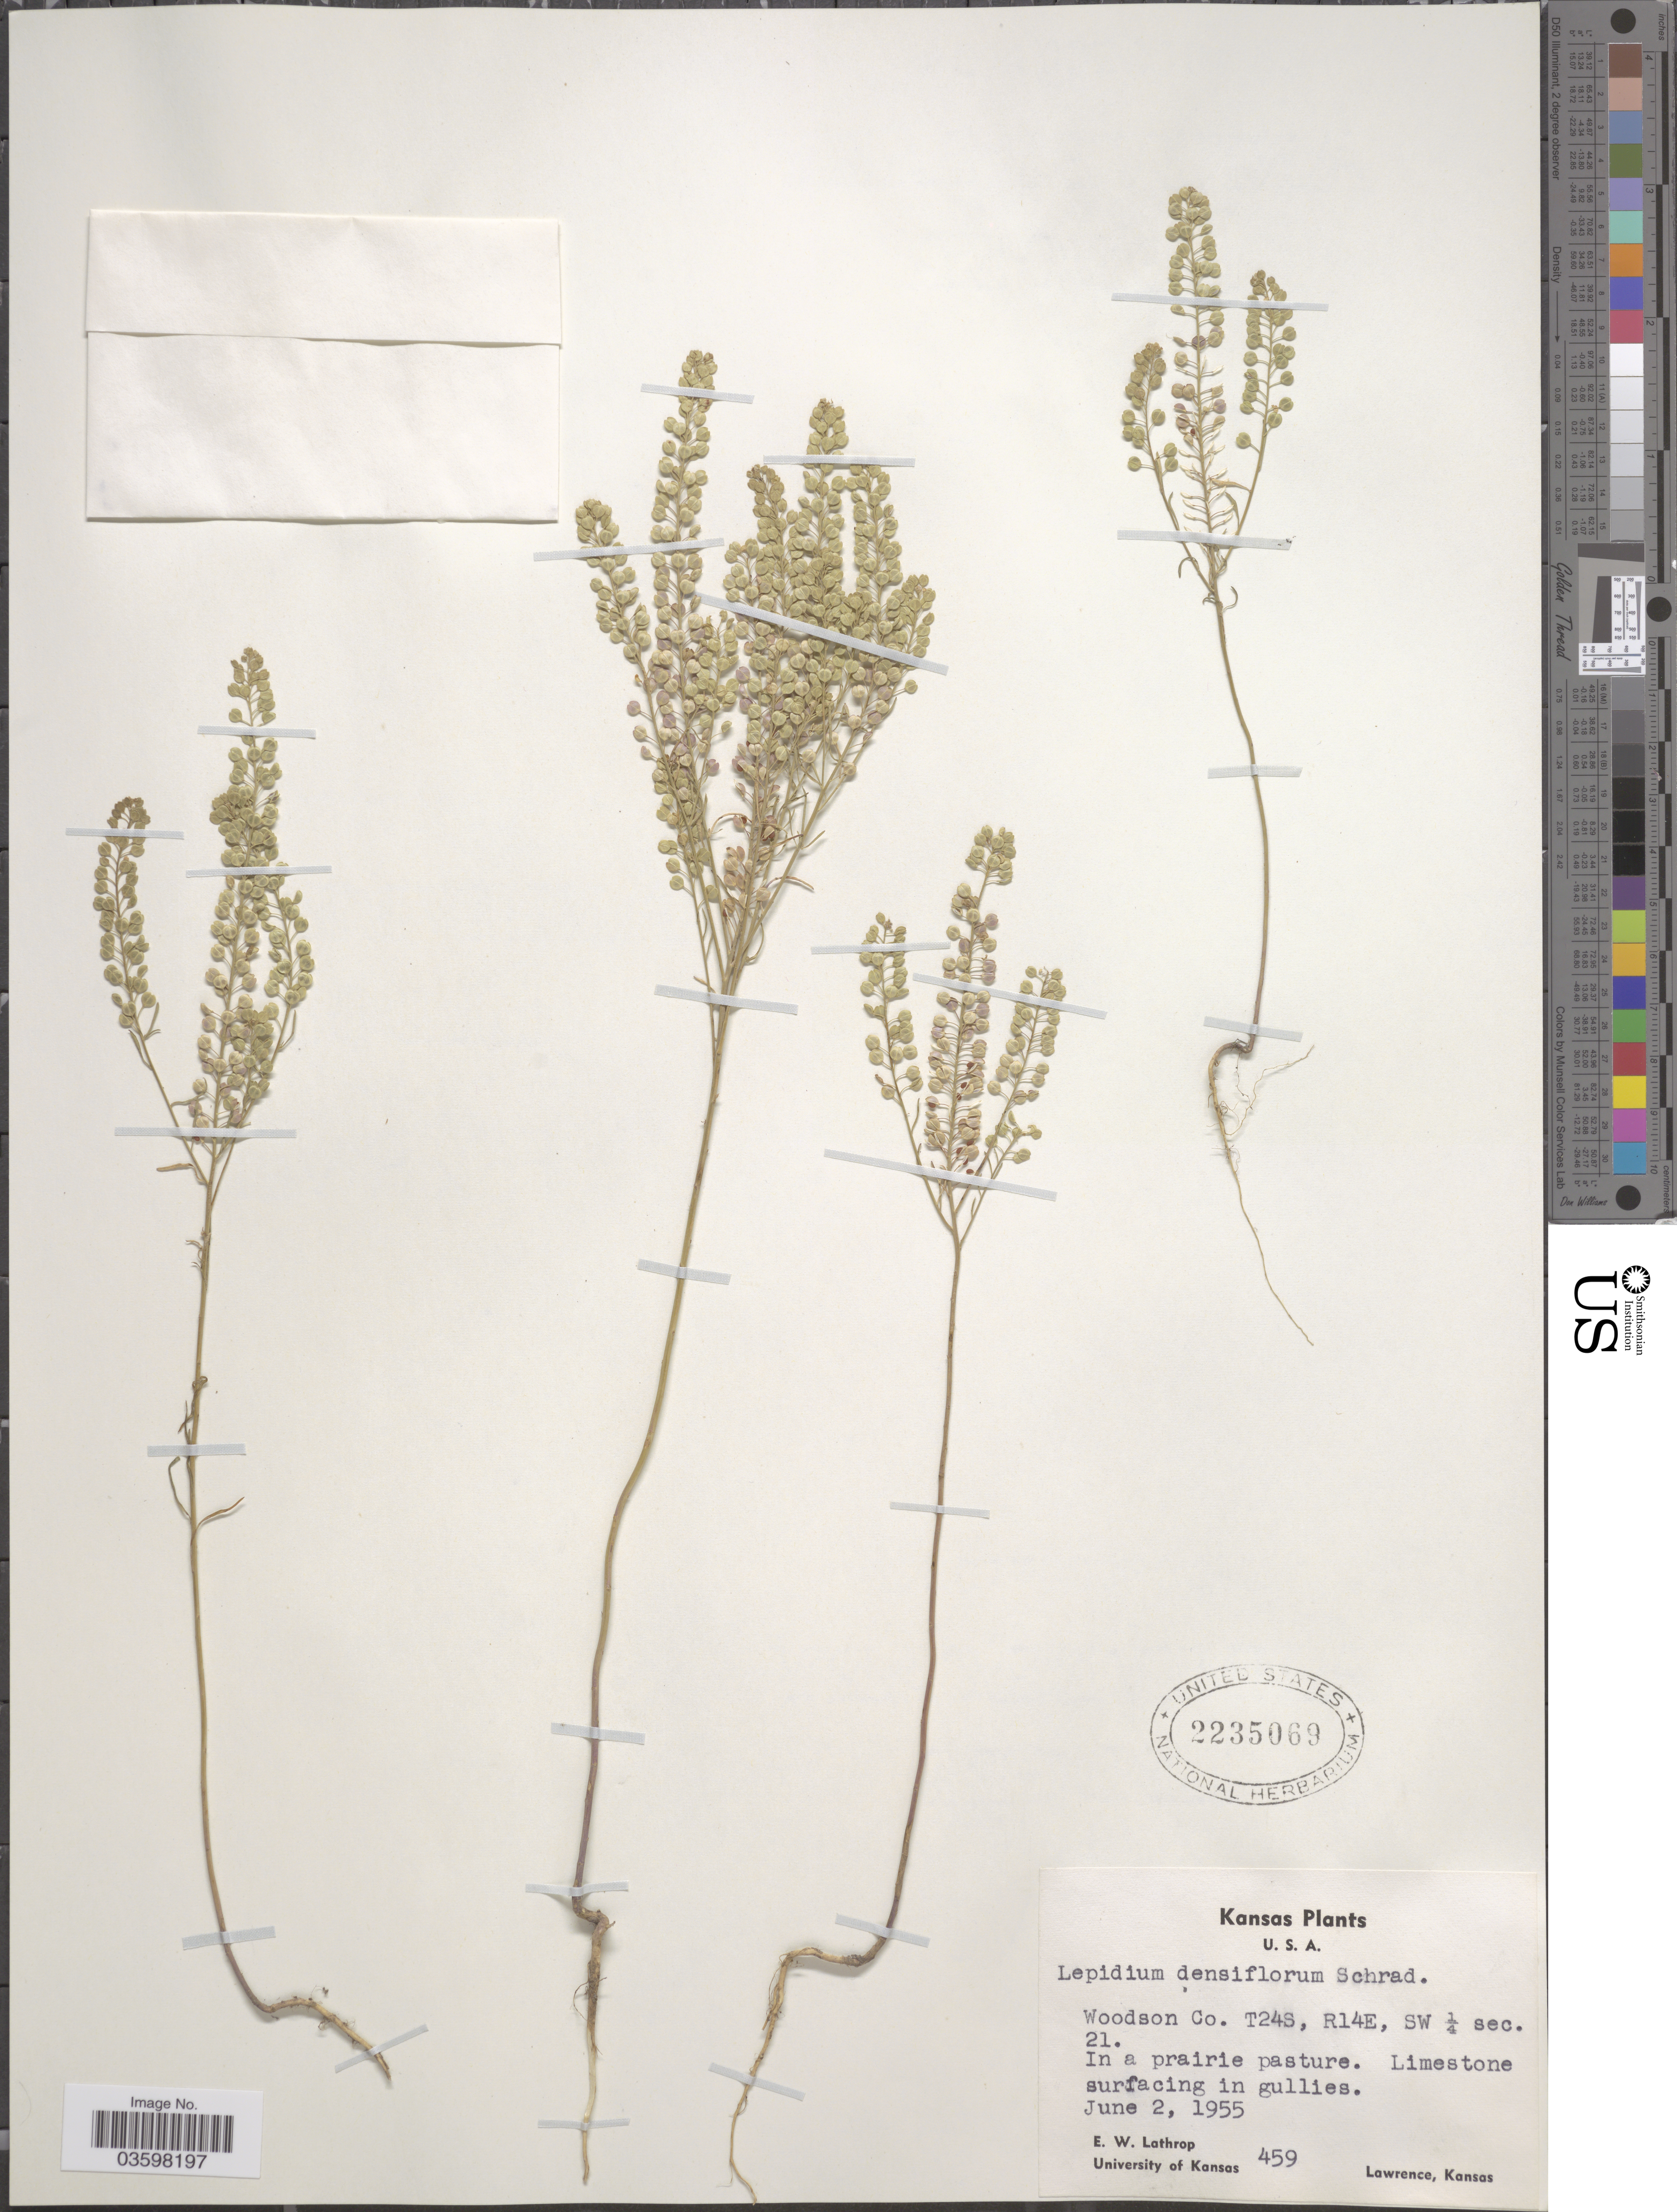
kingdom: Plantae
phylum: Tracheophyta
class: Magnoliopsida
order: Brassicales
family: Brassicaceae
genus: Lepidium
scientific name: Lepidium densiflorum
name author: Schrad.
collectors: E. W. Lathrop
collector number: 459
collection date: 1955-06-02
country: United States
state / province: Kansas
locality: Woodson Co. T24S, R14E, SW ¼ sec. 21.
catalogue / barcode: US 2235069